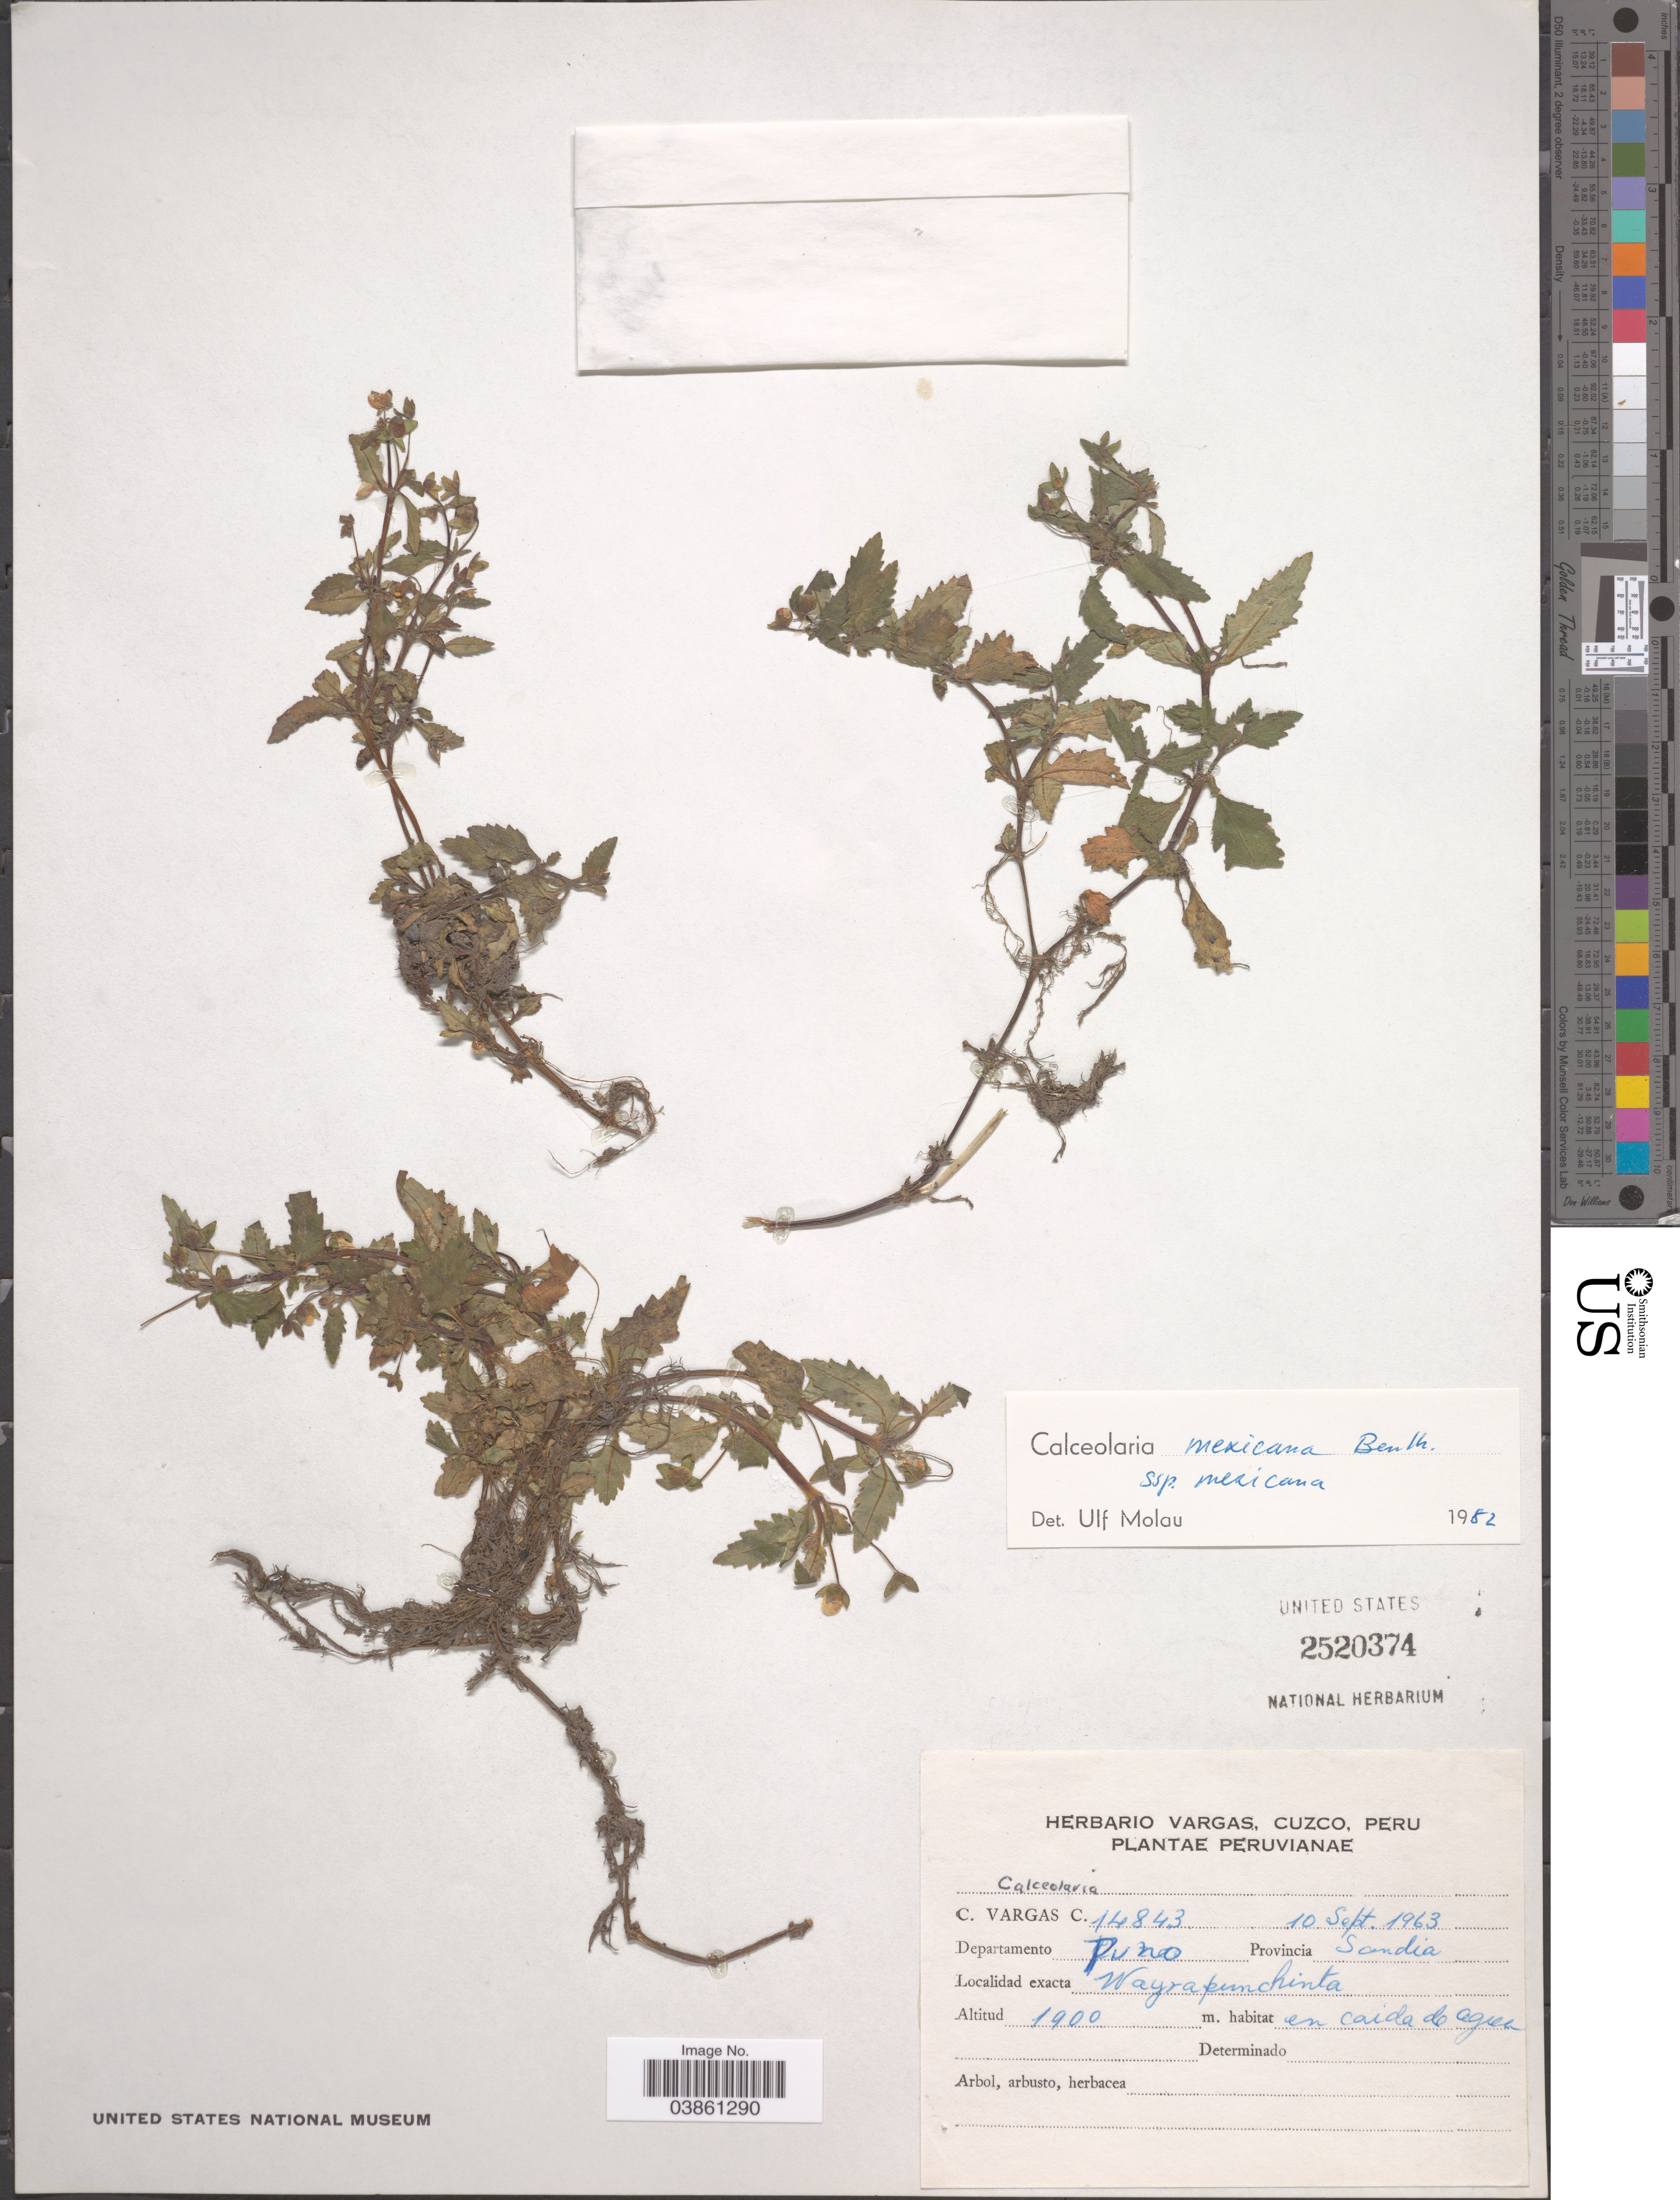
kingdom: Plantae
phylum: Tracheophyta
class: Magnoliopsida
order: Lamiales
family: Calceolariaceae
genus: Calceolaria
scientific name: Calceolaria mexicana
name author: Benth.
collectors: C. Vargas Calderón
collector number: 14843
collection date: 1963-09-10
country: Peru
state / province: Puno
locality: Departamento Puno. Provincia Sandia. Wayrapunchinta.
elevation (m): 1900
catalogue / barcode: US 2520374